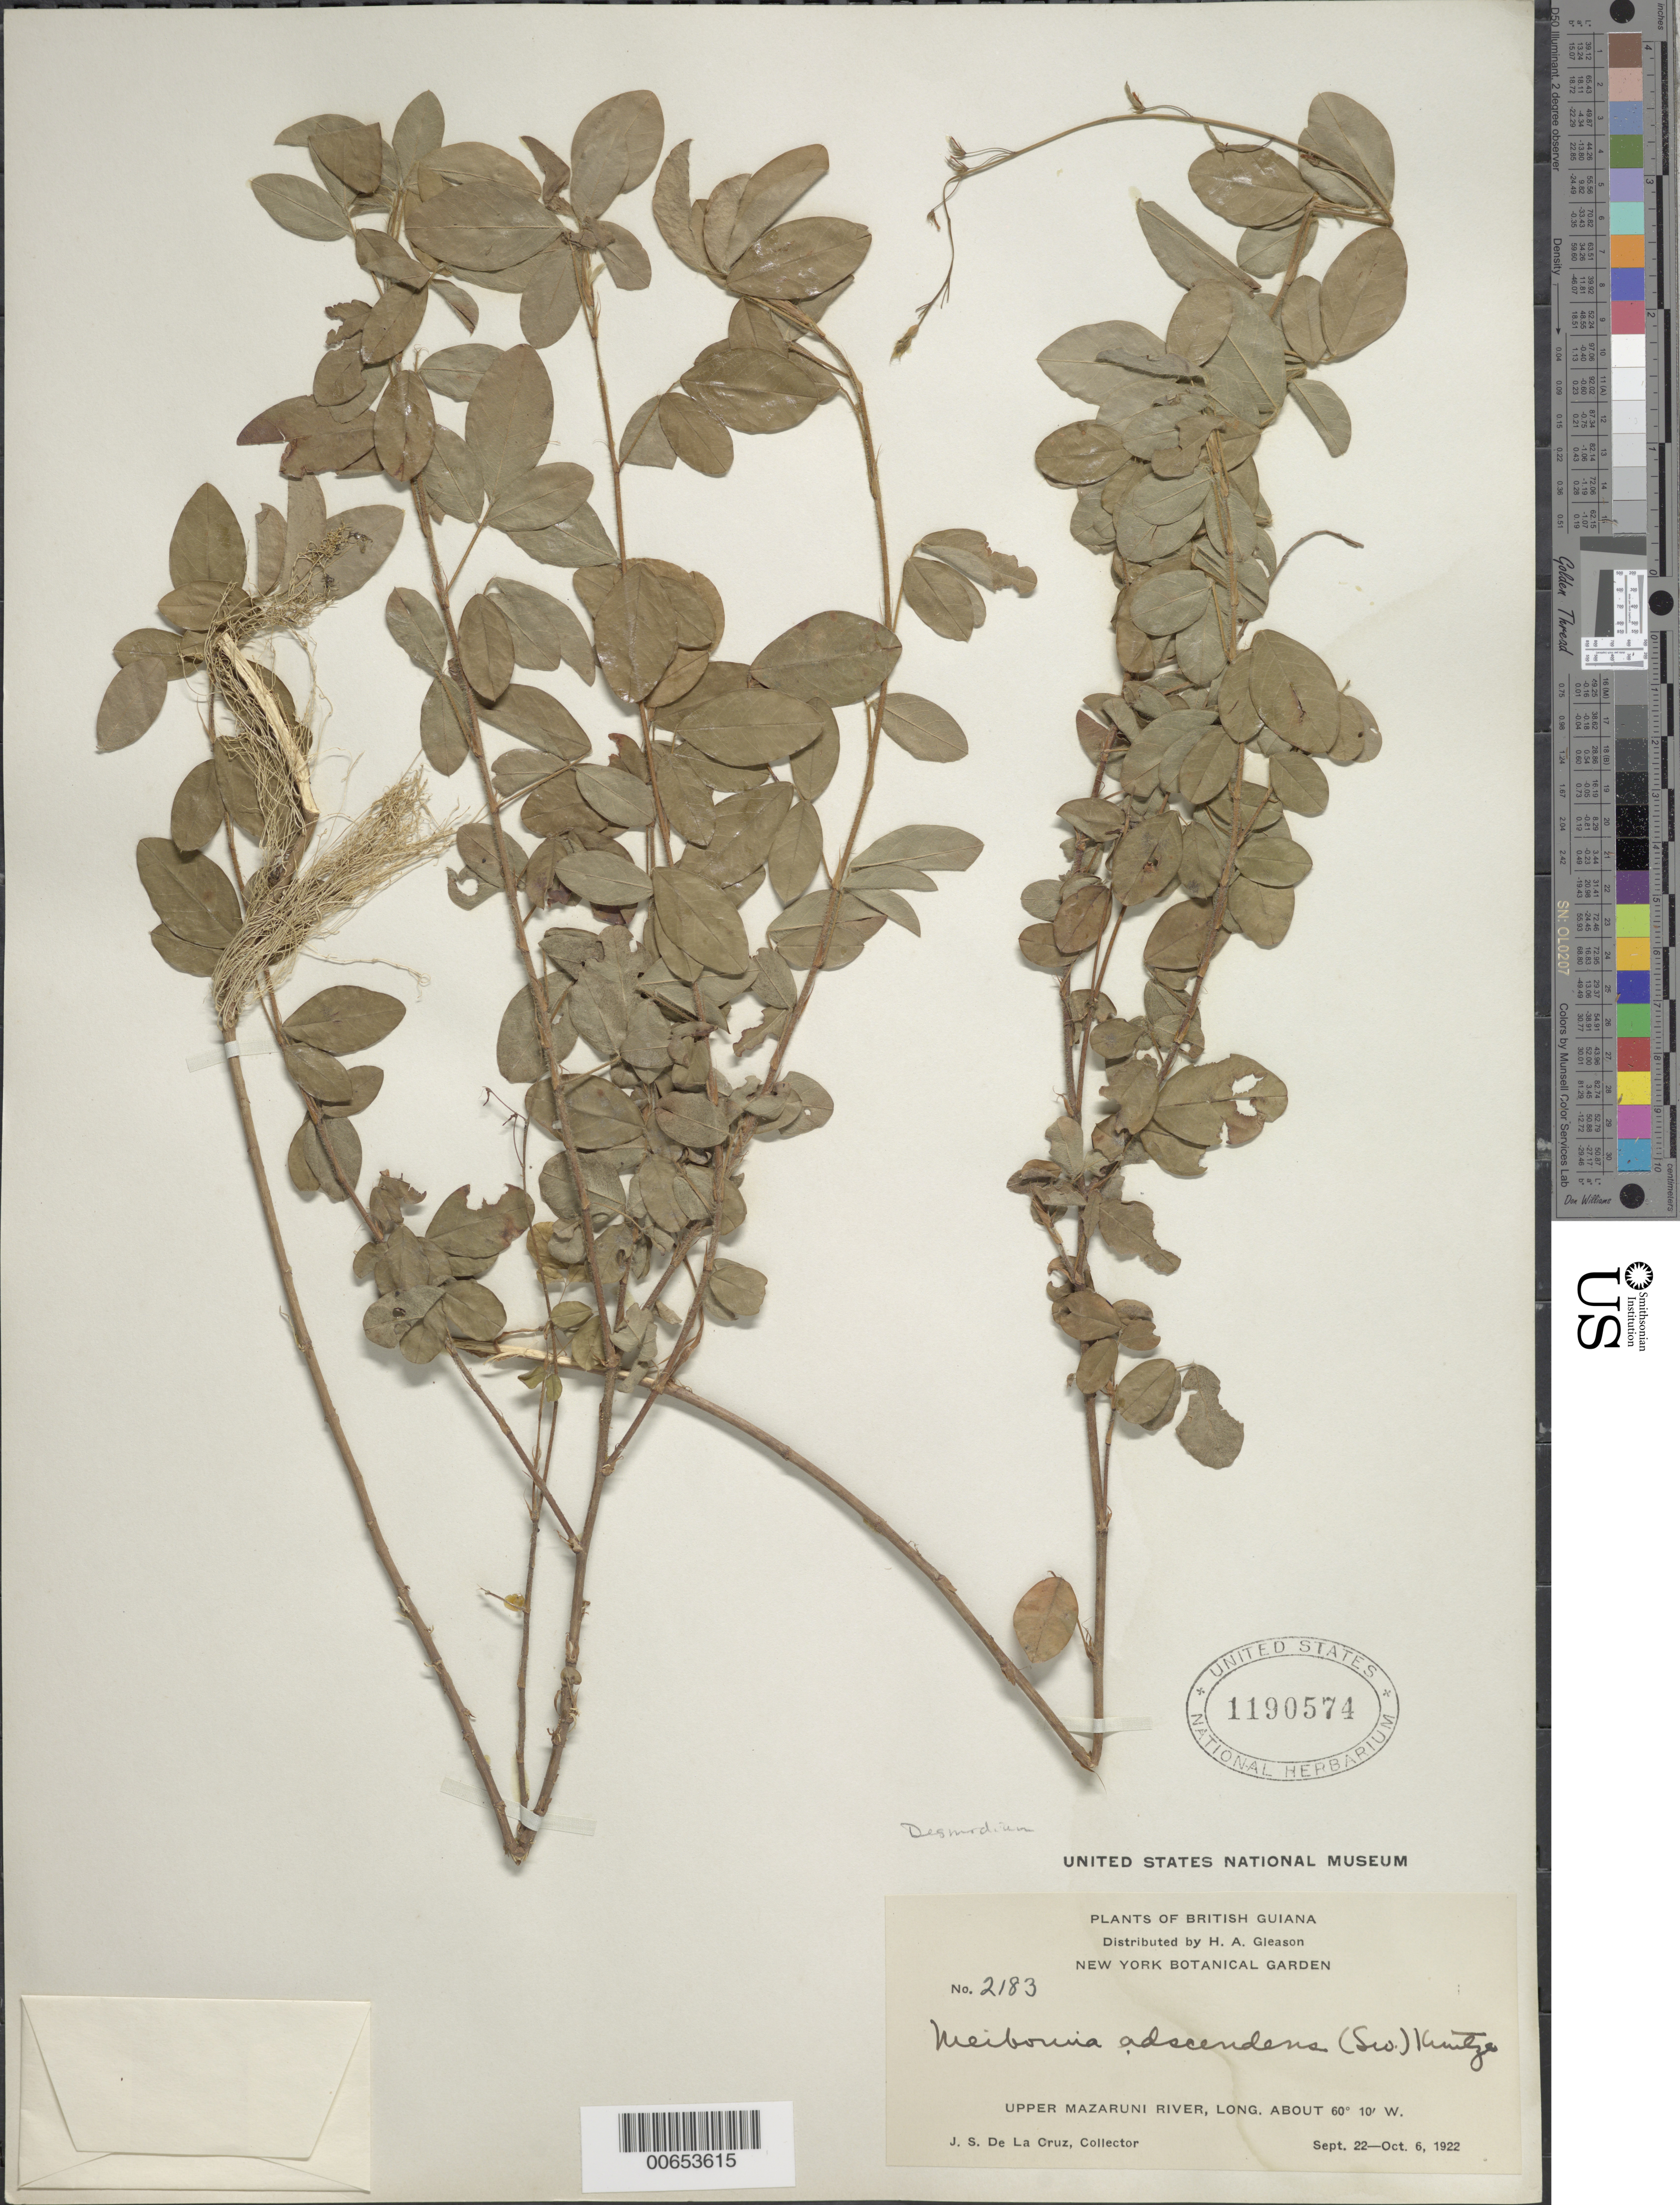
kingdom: Plantae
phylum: Tracheophyta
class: Magnoliopsida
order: Fabales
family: Fabaceae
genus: Grona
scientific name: Grona adscendens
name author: (Sw.) H. Ohashi & K. Ohashi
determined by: Strong, Mark T., (BOT), Smithsonian Institution - National Museum of Natural History (UNITED STATES)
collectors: J. S. de la Cruz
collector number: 2183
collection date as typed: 22-Sep-22 to 6-Oct-22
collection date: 1922-09-22/1922-10-06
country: Guyana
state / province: Cuyuni-Mazaruni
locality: Upper Mazaruni R.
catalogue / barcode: US 1190574